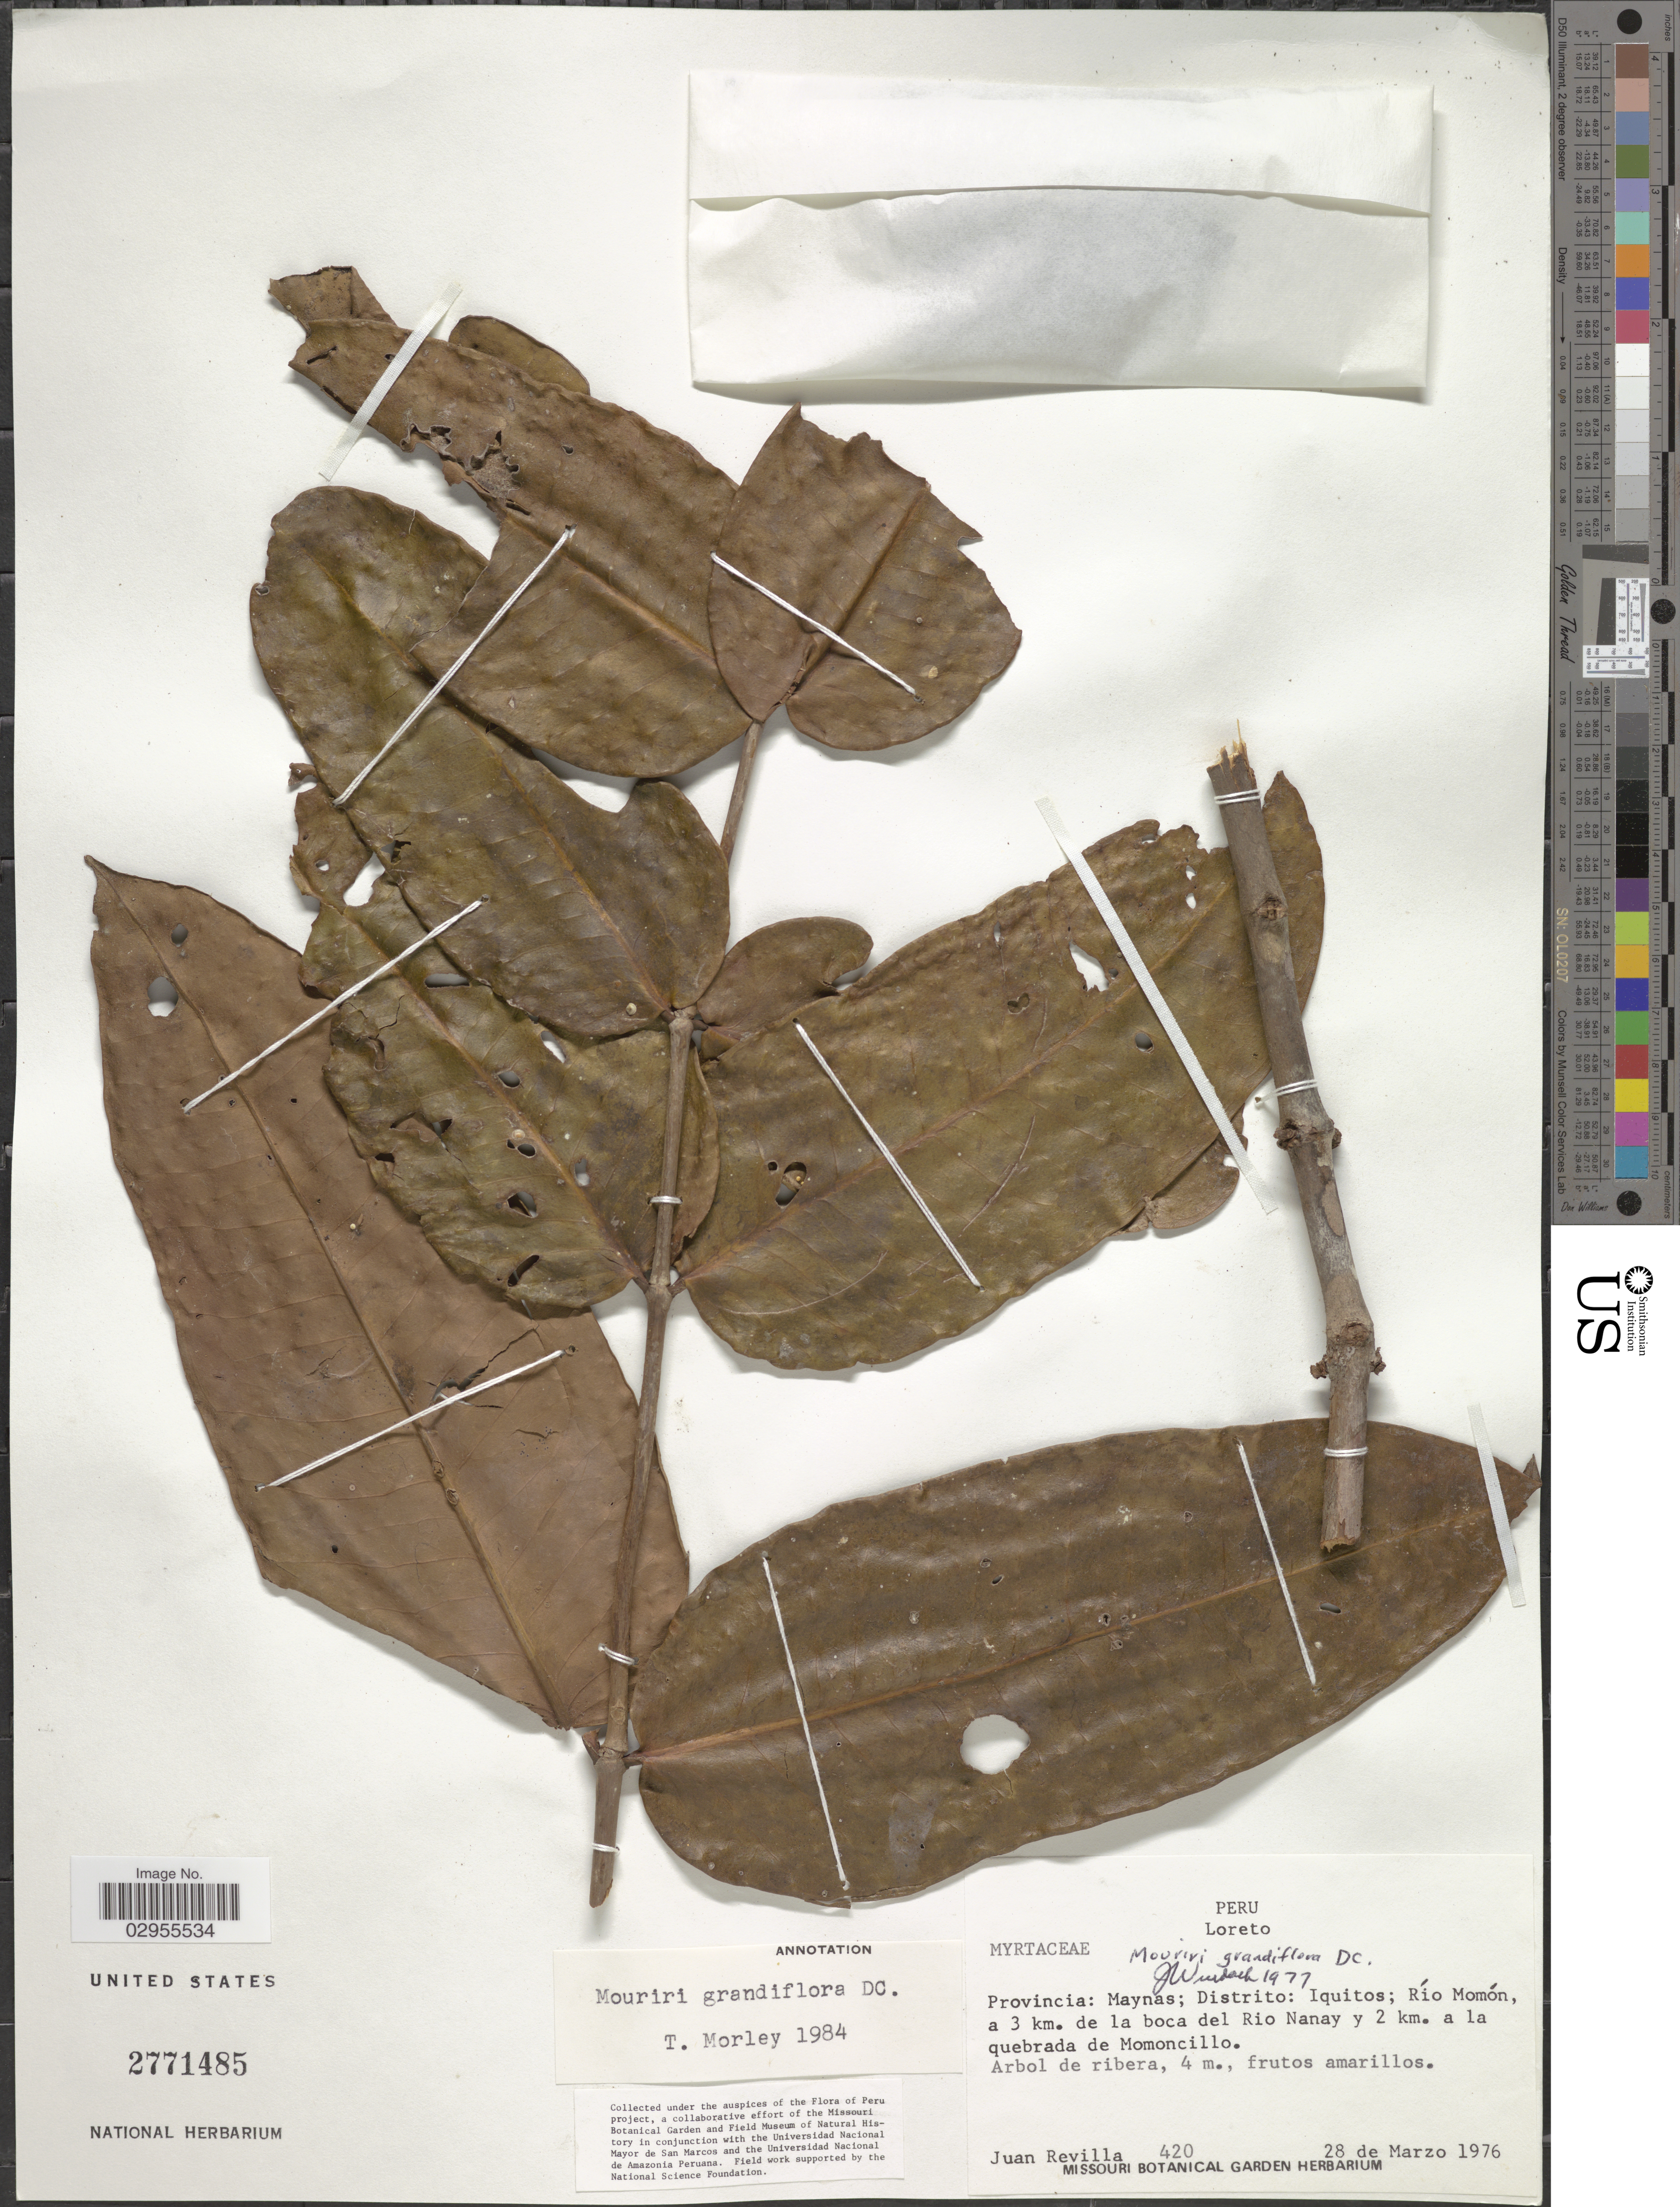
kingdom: Plantae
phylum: Tracheophyta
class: Magnoliopsida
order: Myrtales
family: Melastomataceae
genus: Mouriri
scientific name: Mouriri grandiflora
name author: DC.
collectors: J. Revilla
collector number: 420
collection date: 1976-03-28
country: Peru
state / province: Loreto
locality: Provincia: Maynas: Distrito: iquitos; Río Momón, a 3 km. de la boca del Rio Nanay y 2 km. a la quebrada de Momoncillo.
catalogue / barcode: US 2771485